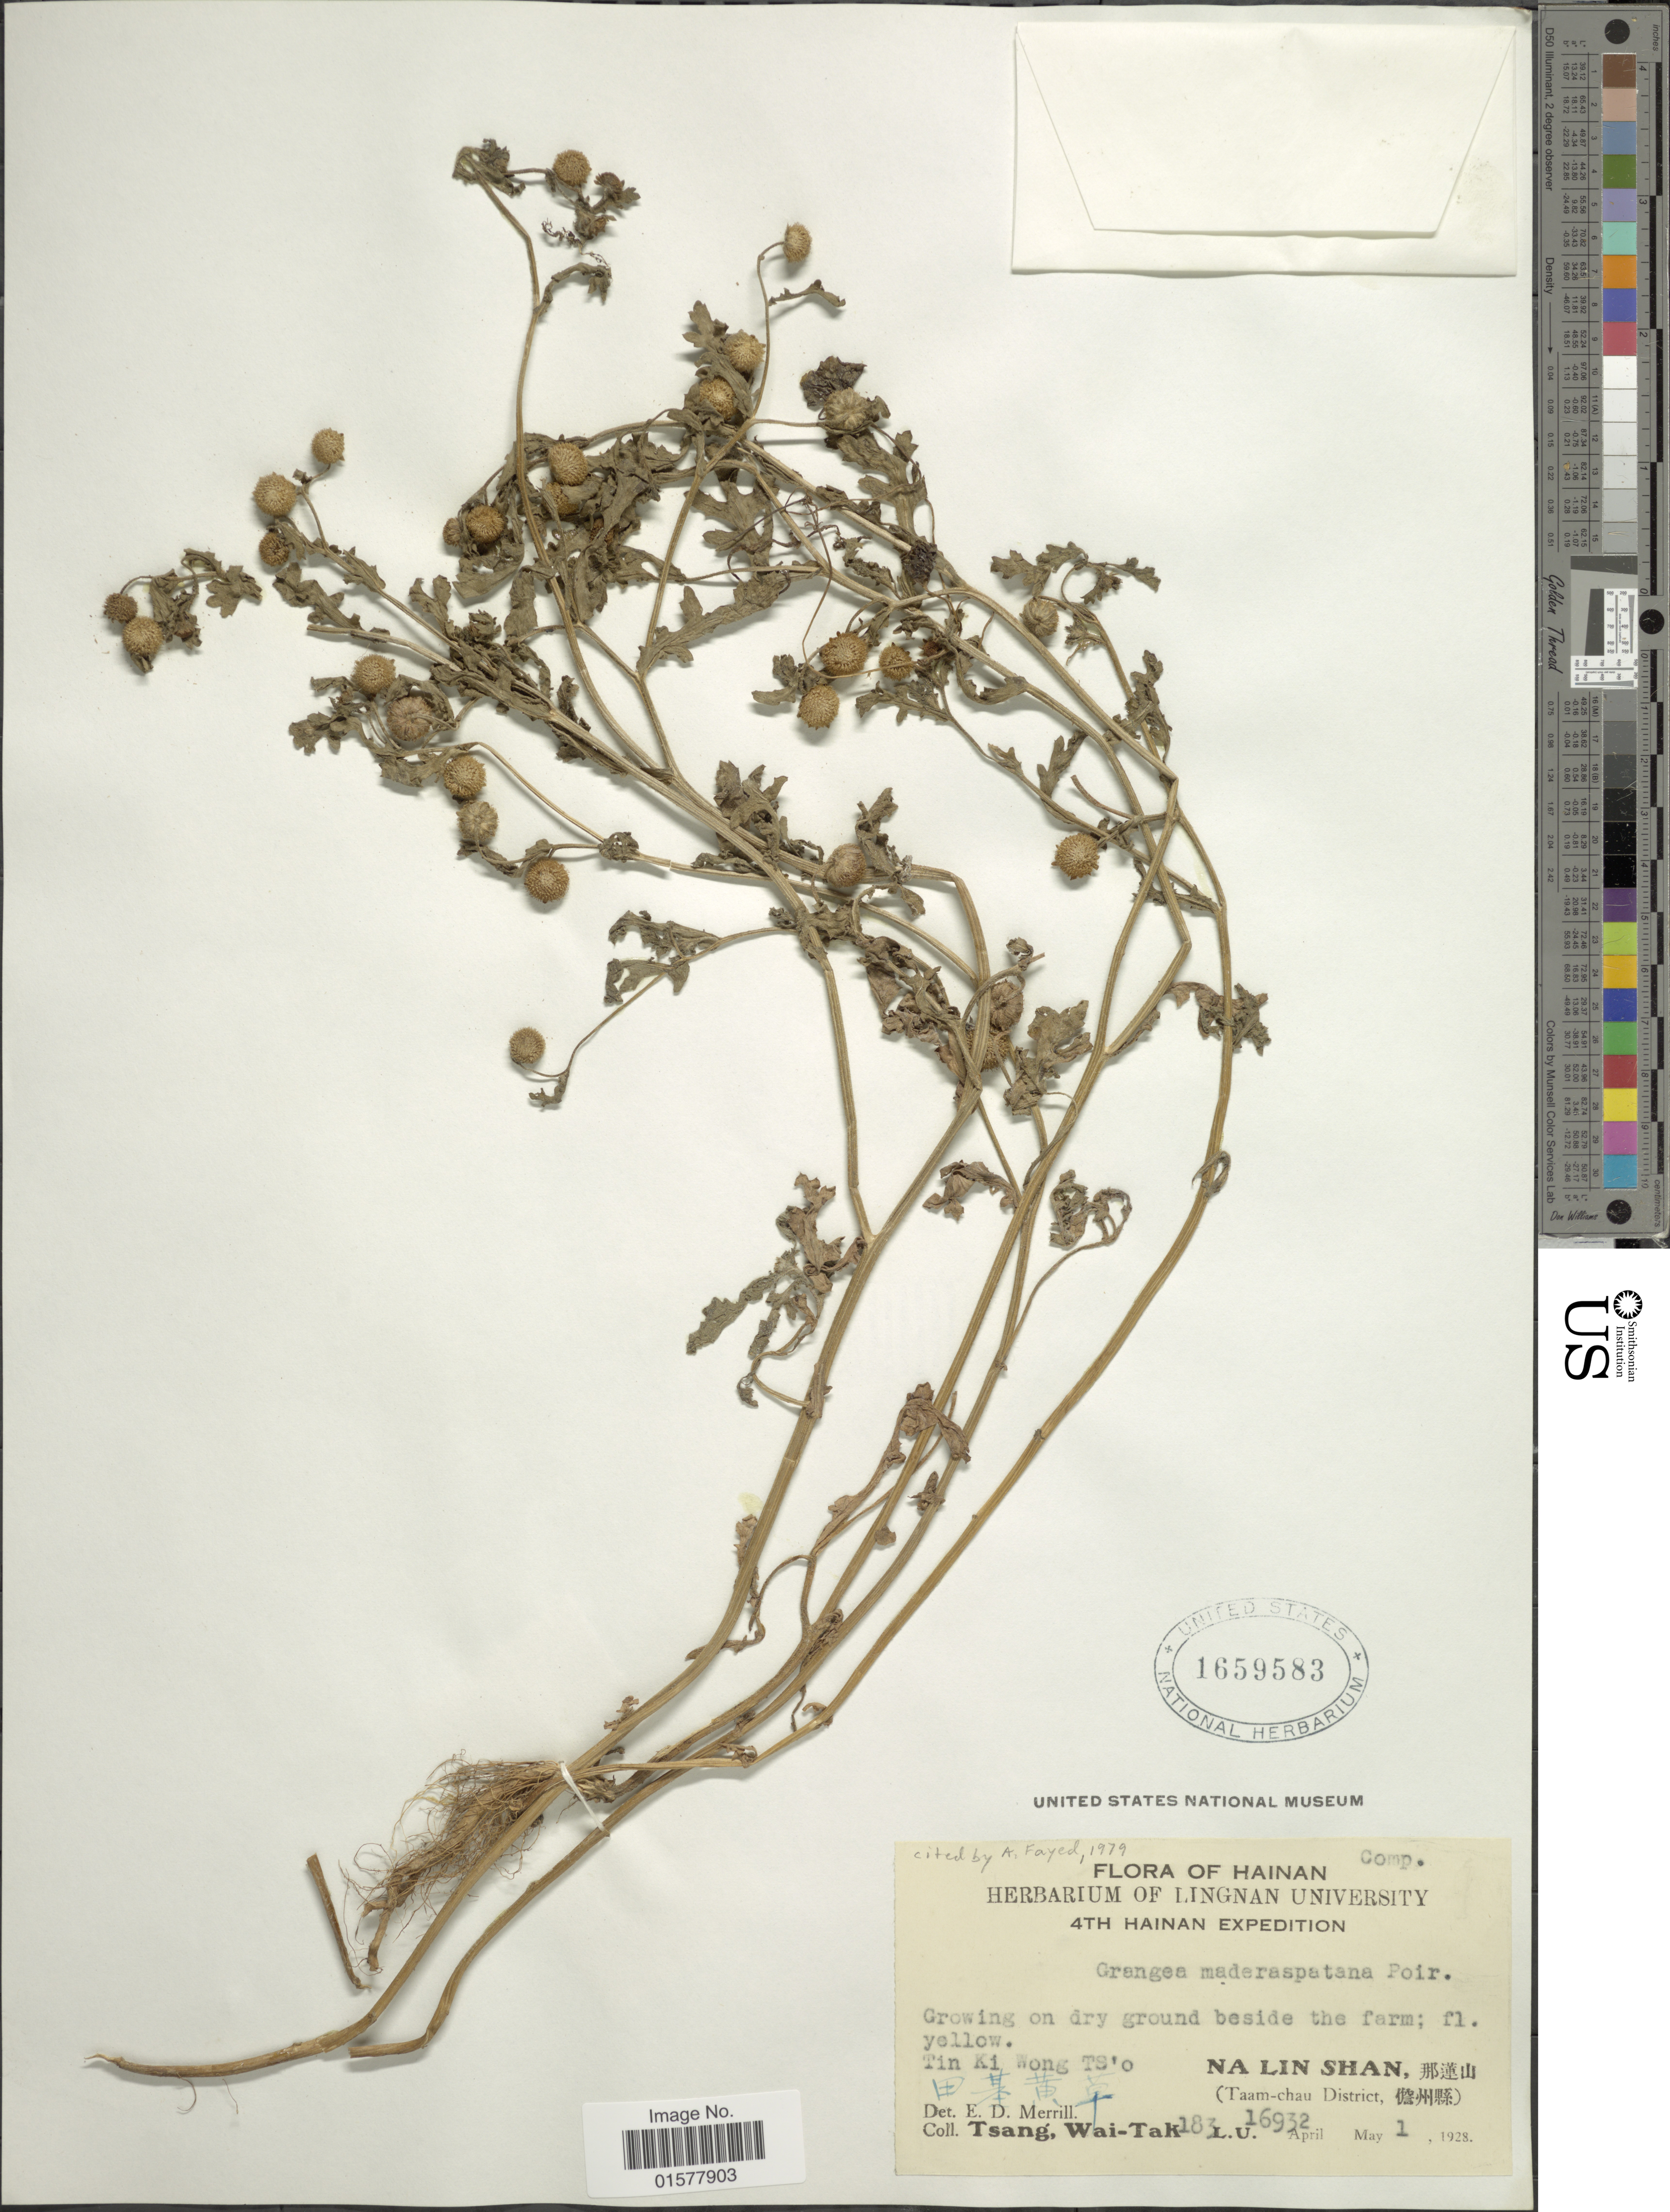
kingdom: Plantae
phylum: Tracheophyta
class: Magnoliopsida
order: Asterales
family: Asteraceae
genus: Grangea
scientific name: Grangea maderaspatana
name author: (L.) Poir.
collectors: W. T. Tsang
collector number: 16932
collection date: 1928-05-01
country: China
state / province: Hainan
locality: Tin KI Wong TS' o, Na Lin Shan (Taam-chau District)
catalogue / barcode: US 1659583